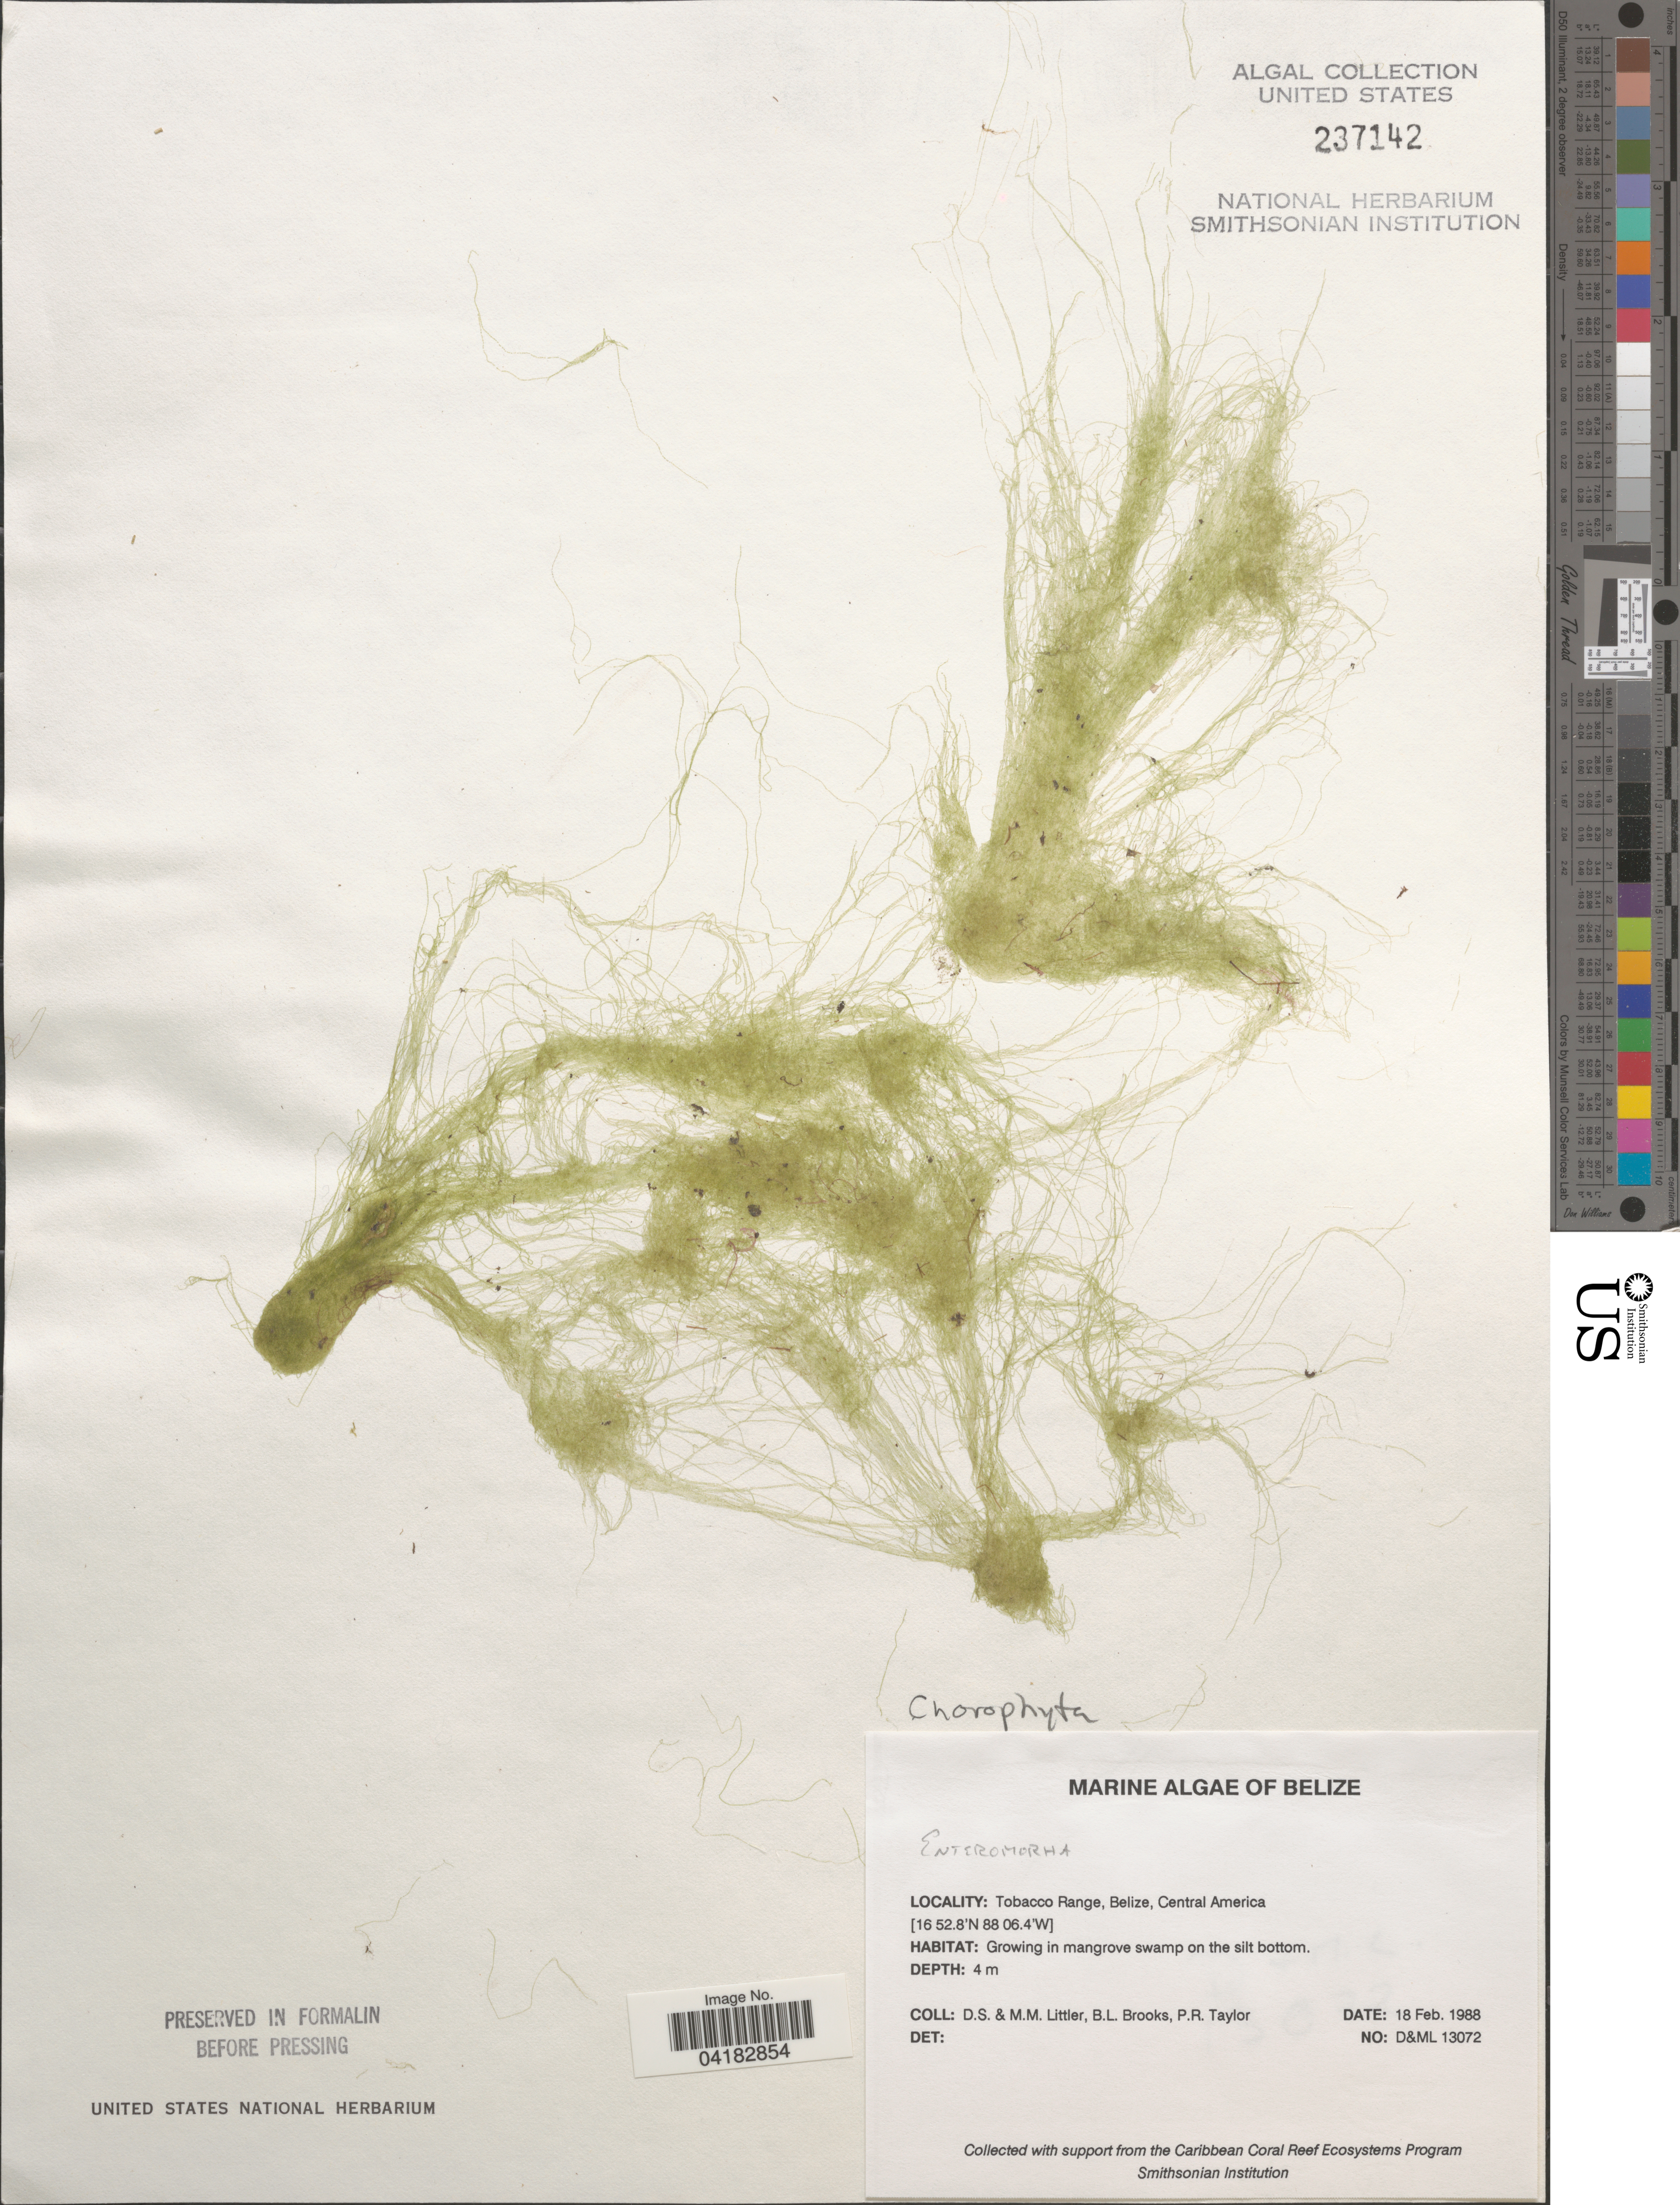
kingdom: Plantae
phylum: Chlorophyta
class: Ulvophyceae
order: Ulvales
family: Ulvaceae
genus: Ulva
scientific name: Ulva sp.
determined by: Algae name updating Project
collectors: D. S. Littler, B. Brooks & P. R. Taylor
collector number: D&ML13072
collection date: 1988-02-18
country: Belize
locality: Tobacco Range.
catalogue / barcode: US 237142